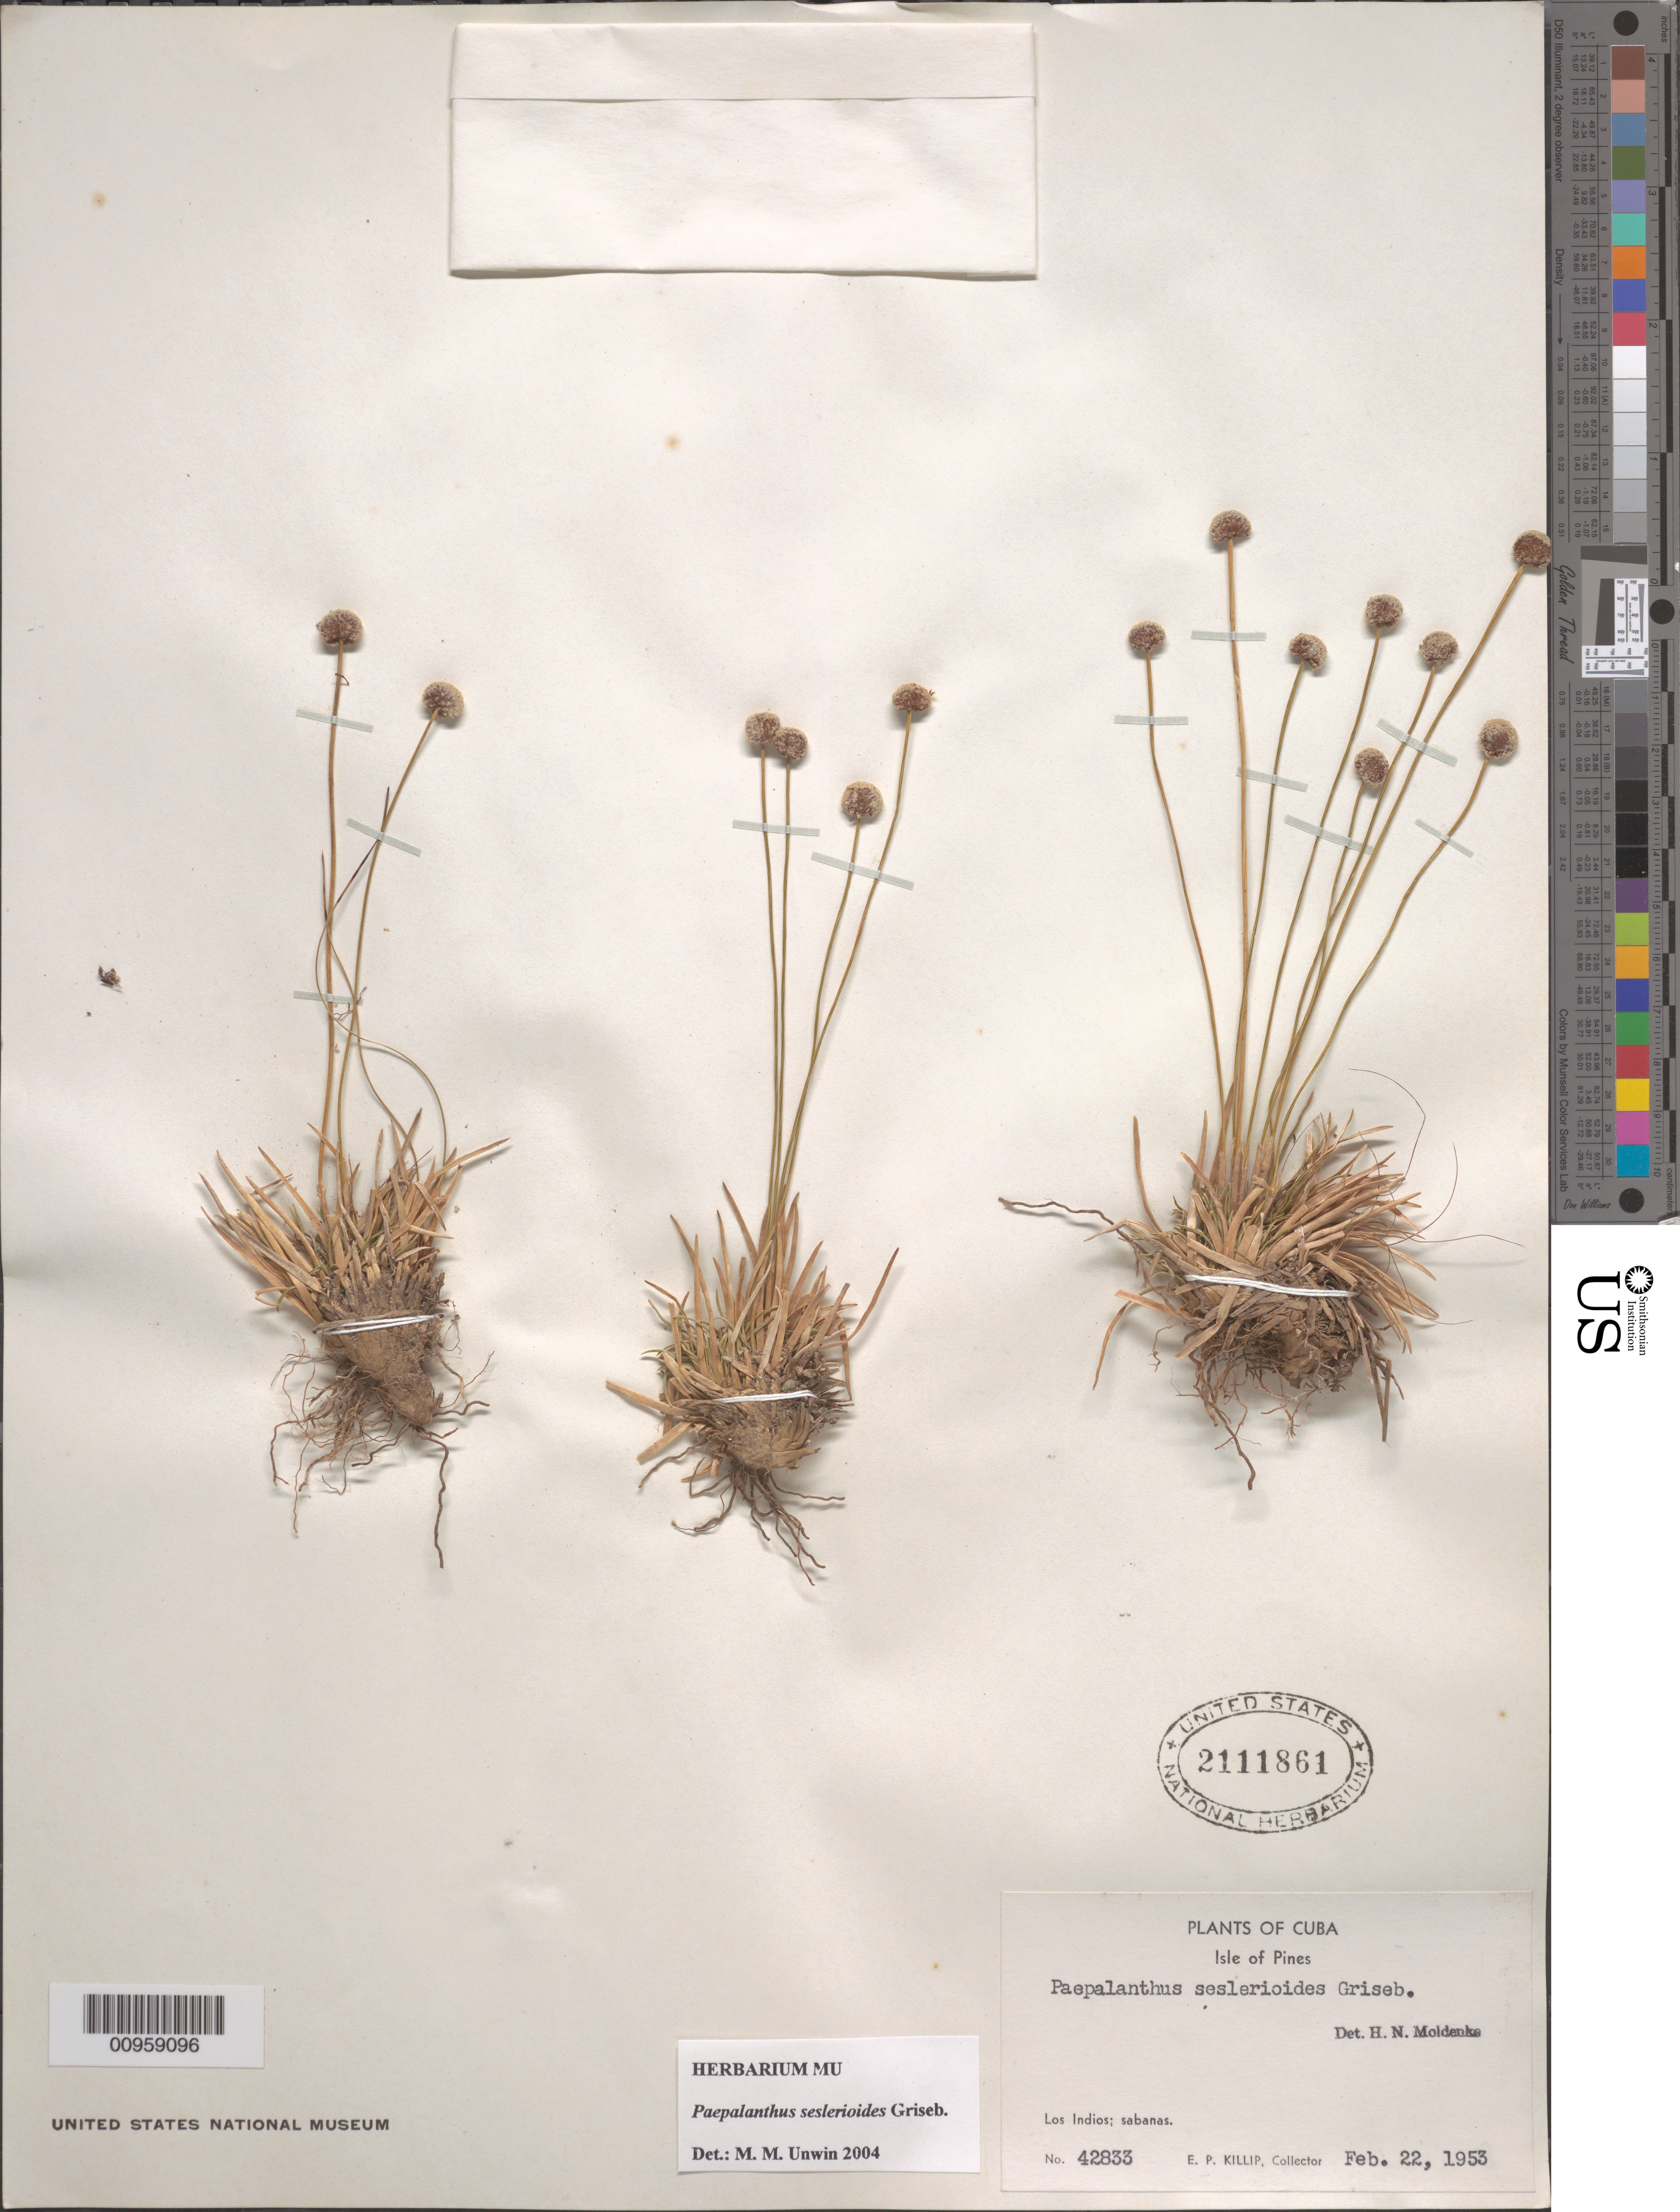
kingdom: Plantae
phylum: Tracheophyta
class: Liliopsida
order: Poales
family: Eriocaulaceae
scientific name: Giuliettia seslerioides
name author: (Griseb.) Andrino & Sano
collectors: E. P. Killip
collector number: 42833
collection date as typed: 22 Feb 1953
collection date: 1953-02-22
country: Cuba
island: Isla de la Juventud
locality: Los Indios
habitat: Sabanas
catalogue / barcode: US 2111861